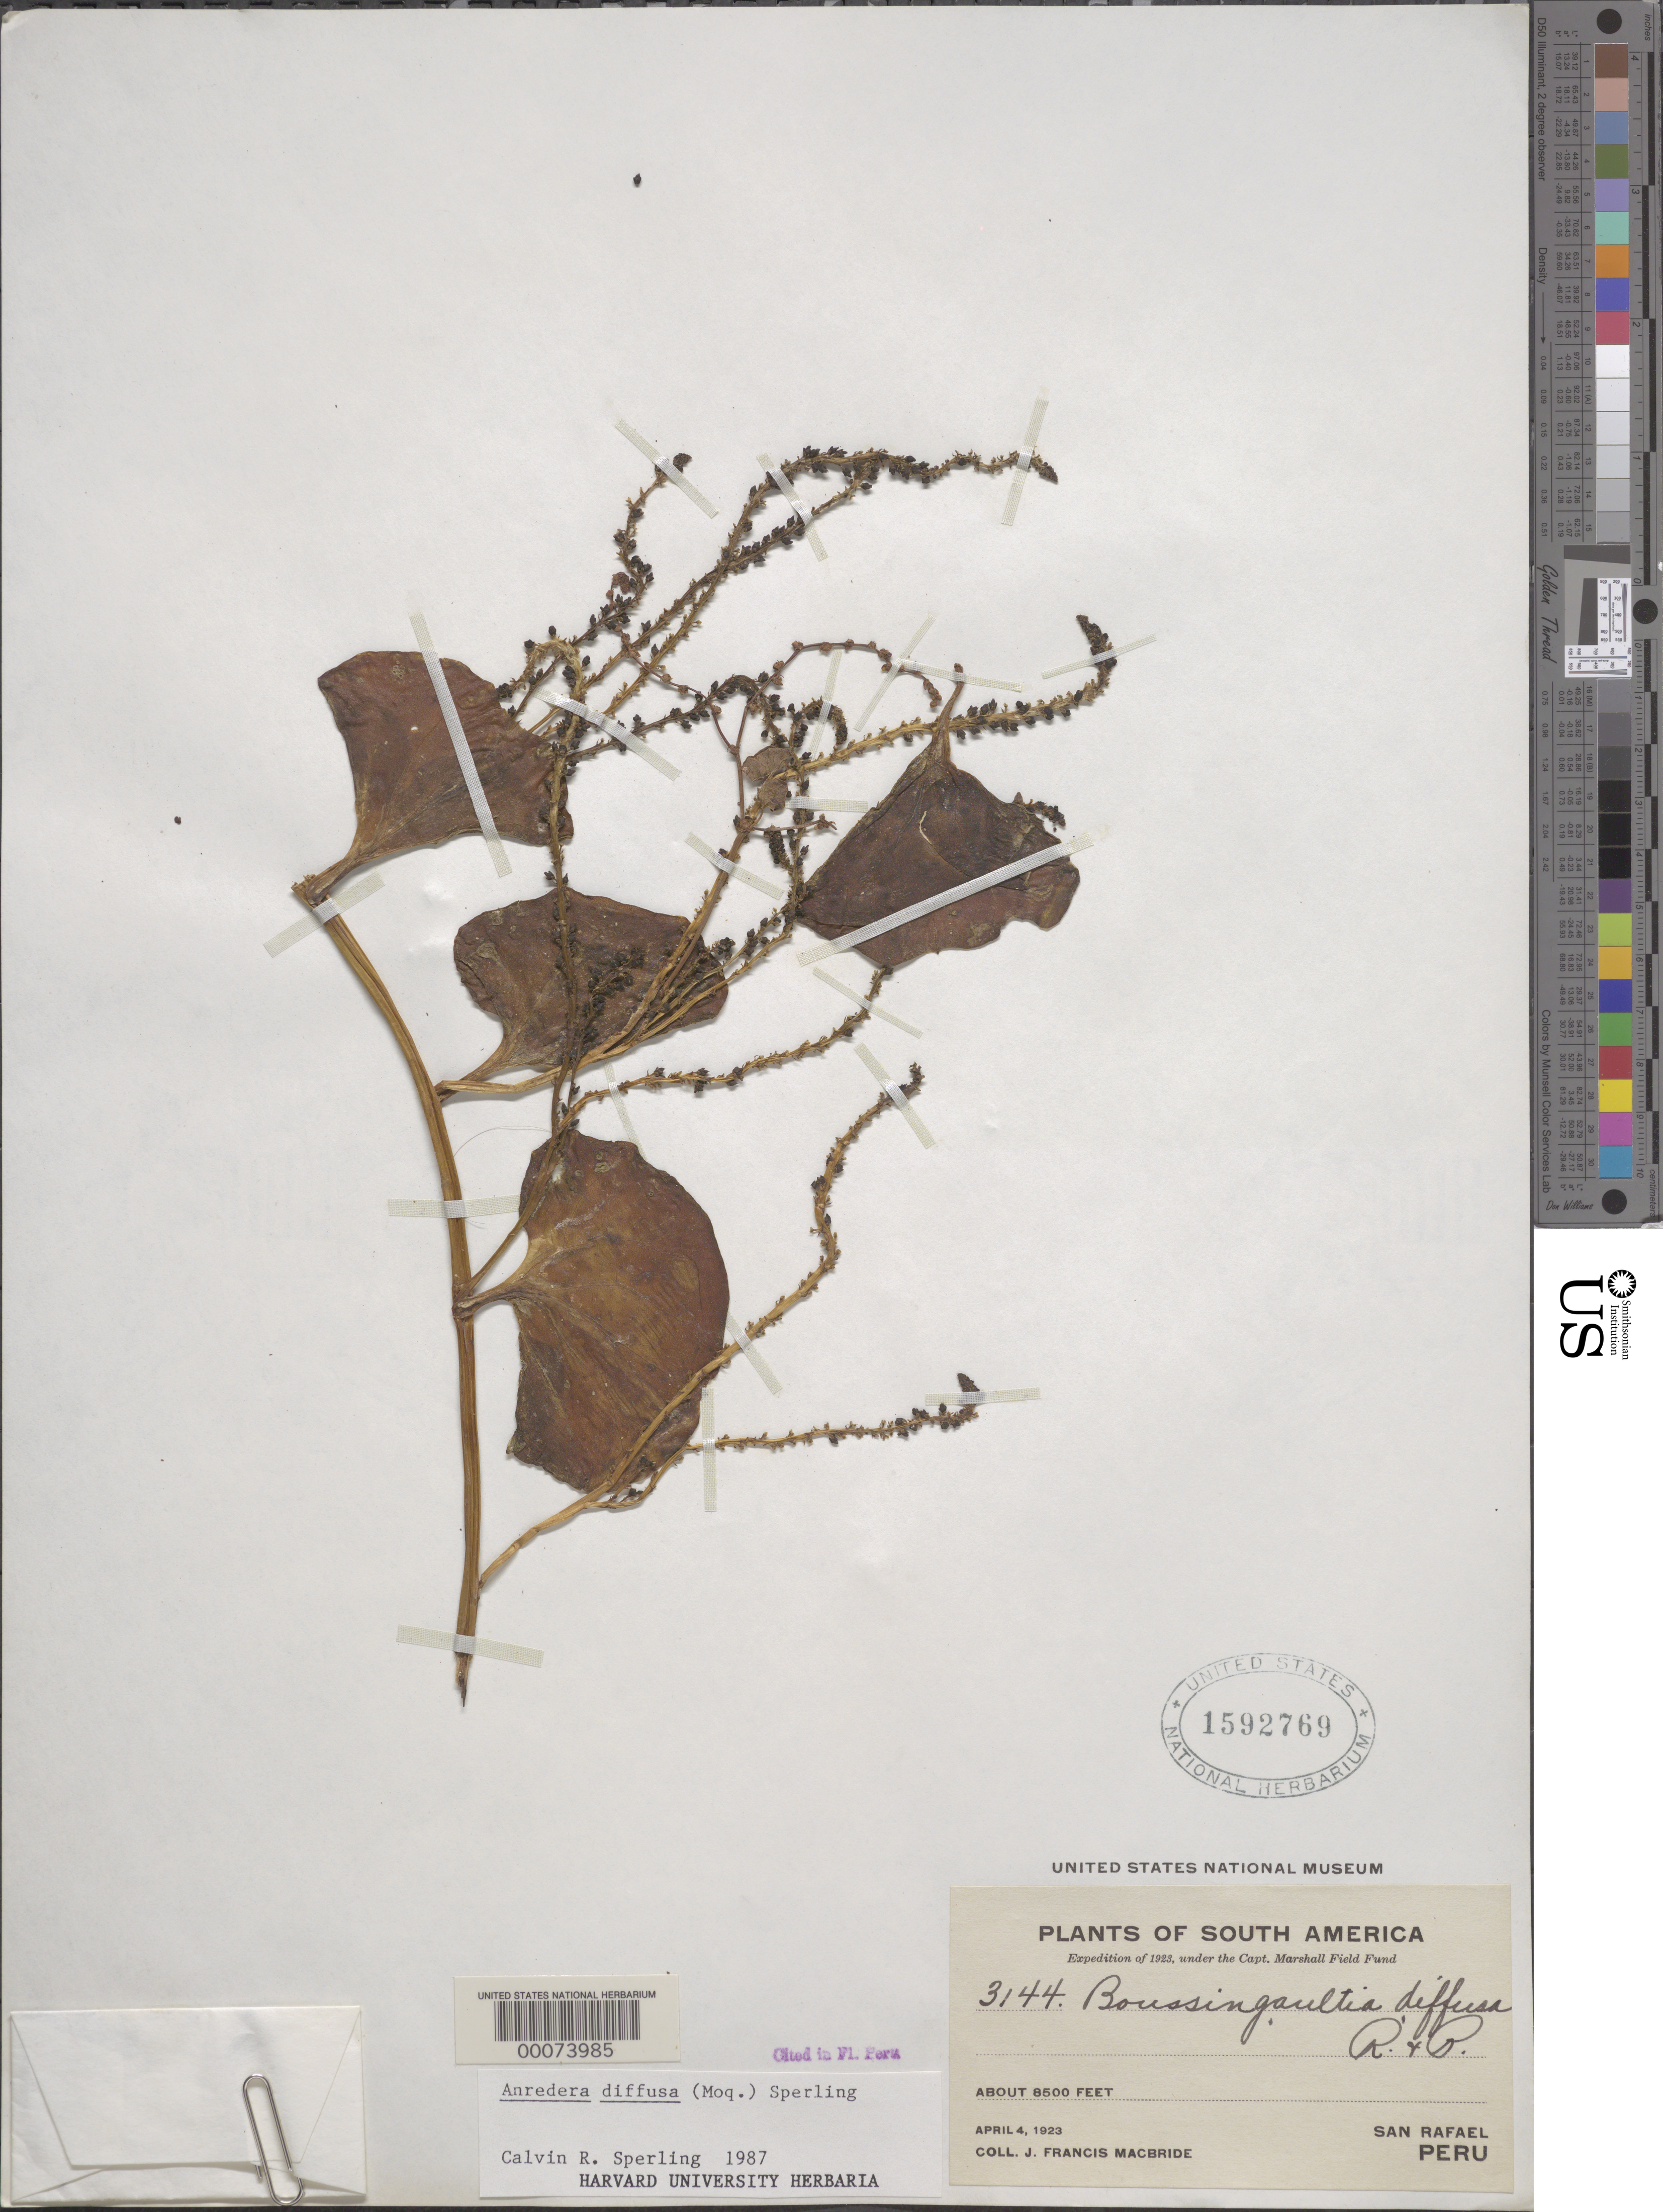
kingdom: Plantae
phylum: Tracheophyta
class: Magnoliopsida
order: Caryophyllales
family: Basellaceae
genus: Anredera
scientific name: Anredera diffusa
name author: (Moq.) Sperling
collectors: J. F. Macbride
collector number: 3144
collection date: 1923-04-04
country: Peru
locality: San Rafael.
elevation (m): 2591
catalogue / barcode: US 1592769